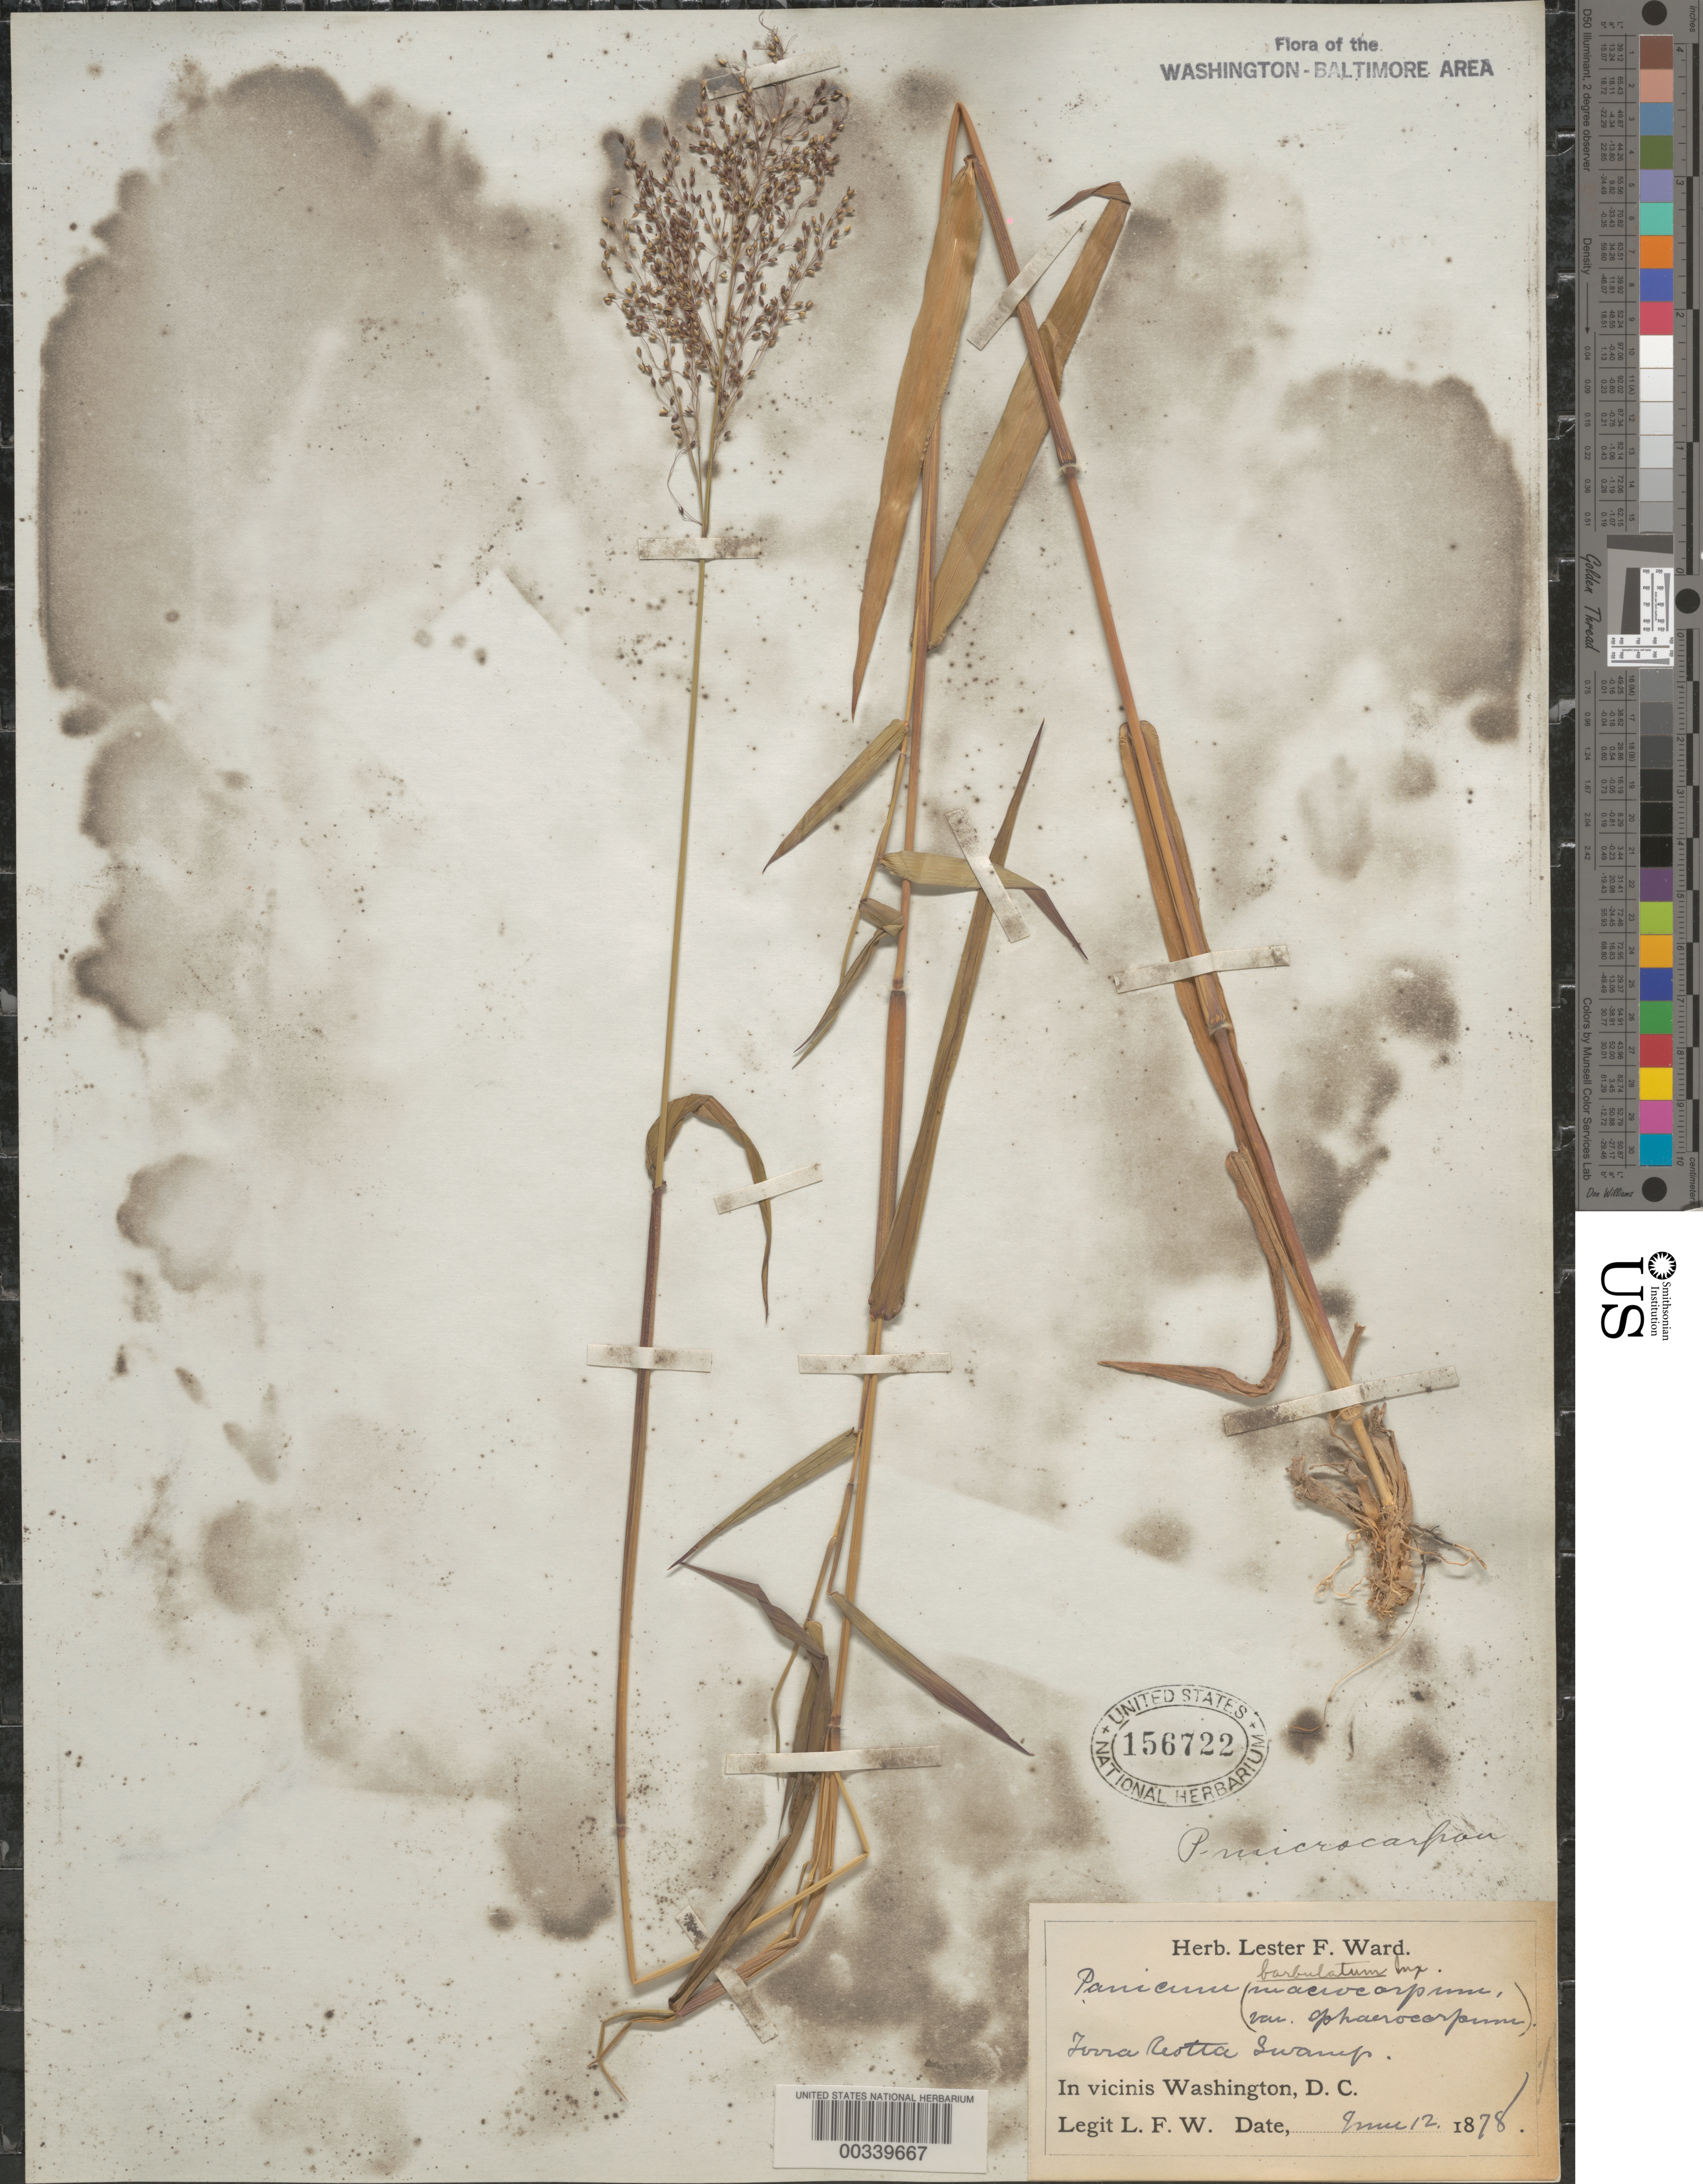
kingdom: Plantae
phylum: Tracheophyta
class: Liliopsida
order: Poales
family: Poaceae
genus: Dichanthelium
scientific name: Dichanthelium dichotomum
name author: (L.) Gould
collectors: L. F. Ward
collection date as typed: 12 Jun 1878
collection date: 1878-06-12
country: United States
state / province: District of Columbia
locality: Terra Cotta swamp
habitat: Swamp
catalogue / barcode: US 156722